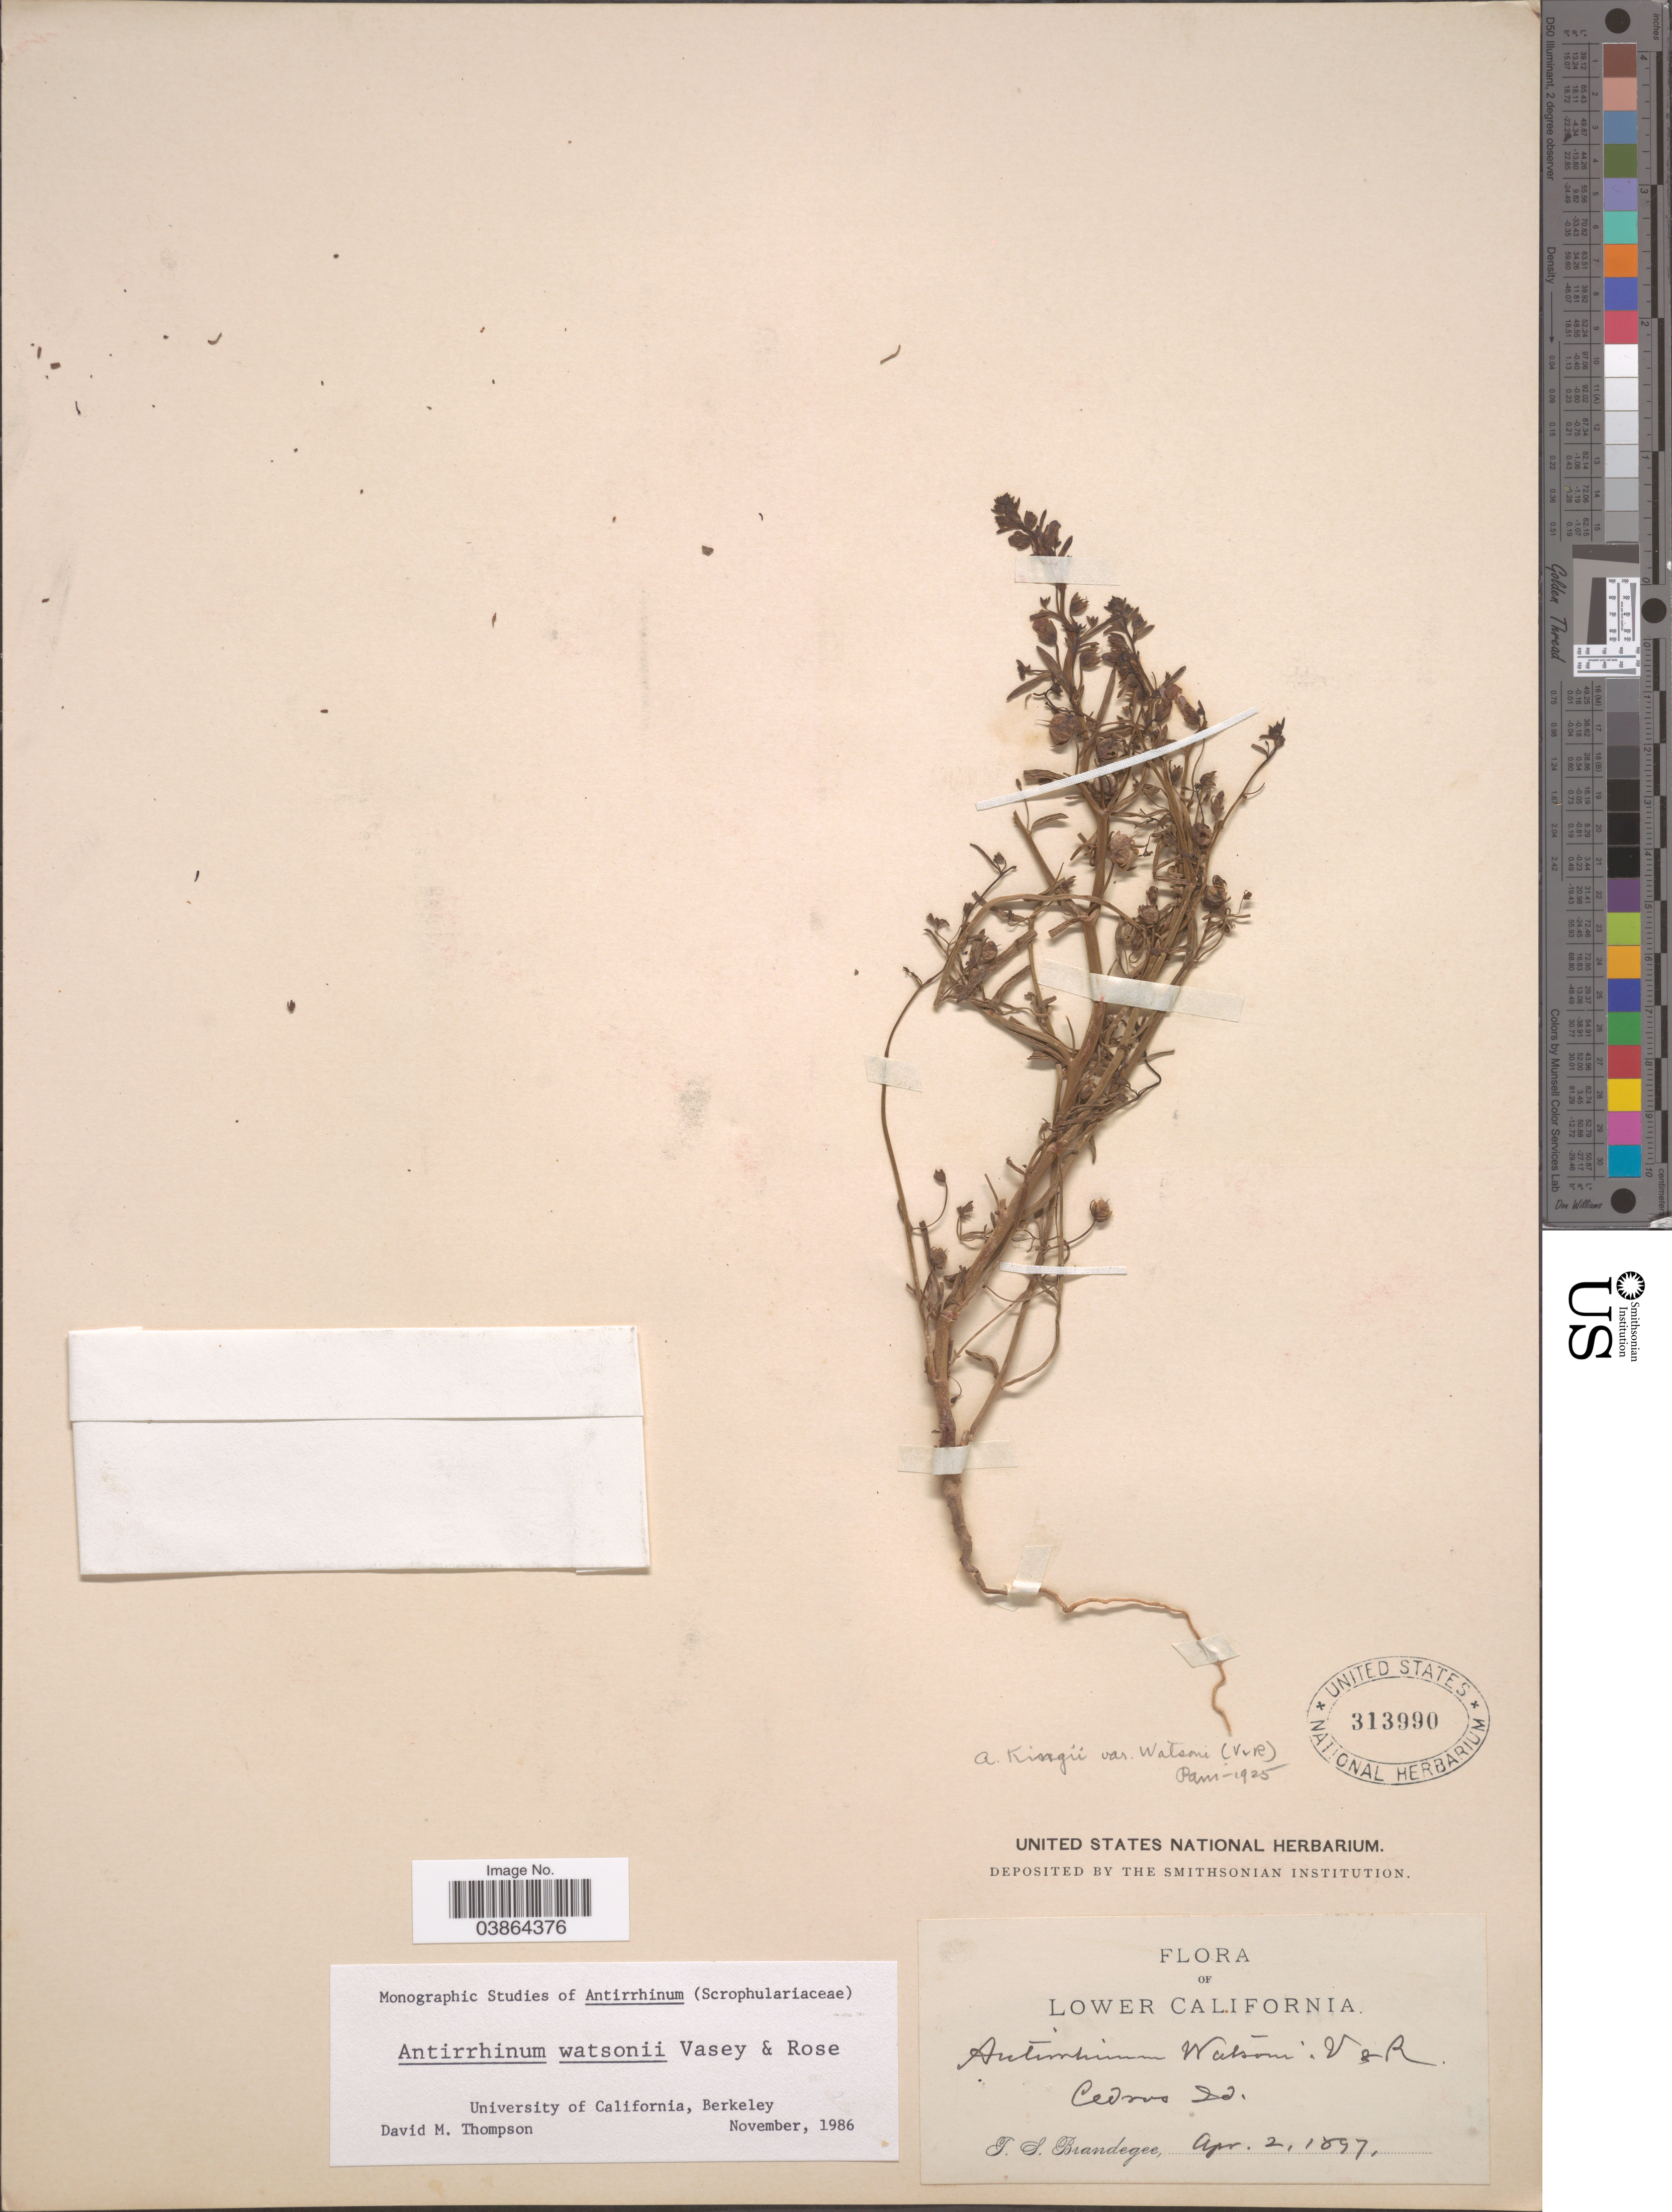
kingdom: Plantae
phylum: Tracheophyta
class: Magnoliopsida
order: Lamiales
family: Plantaginaceae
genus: Sairocarpus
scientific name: Sairocarpus watsonii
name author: (Vasey & Rose) D.A. Sutton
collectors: J. S. Brandegee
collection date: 1897-04-02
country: Mexico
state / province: Baja California Norte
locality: Lower California. Cedros Id.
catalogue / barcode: US 313990